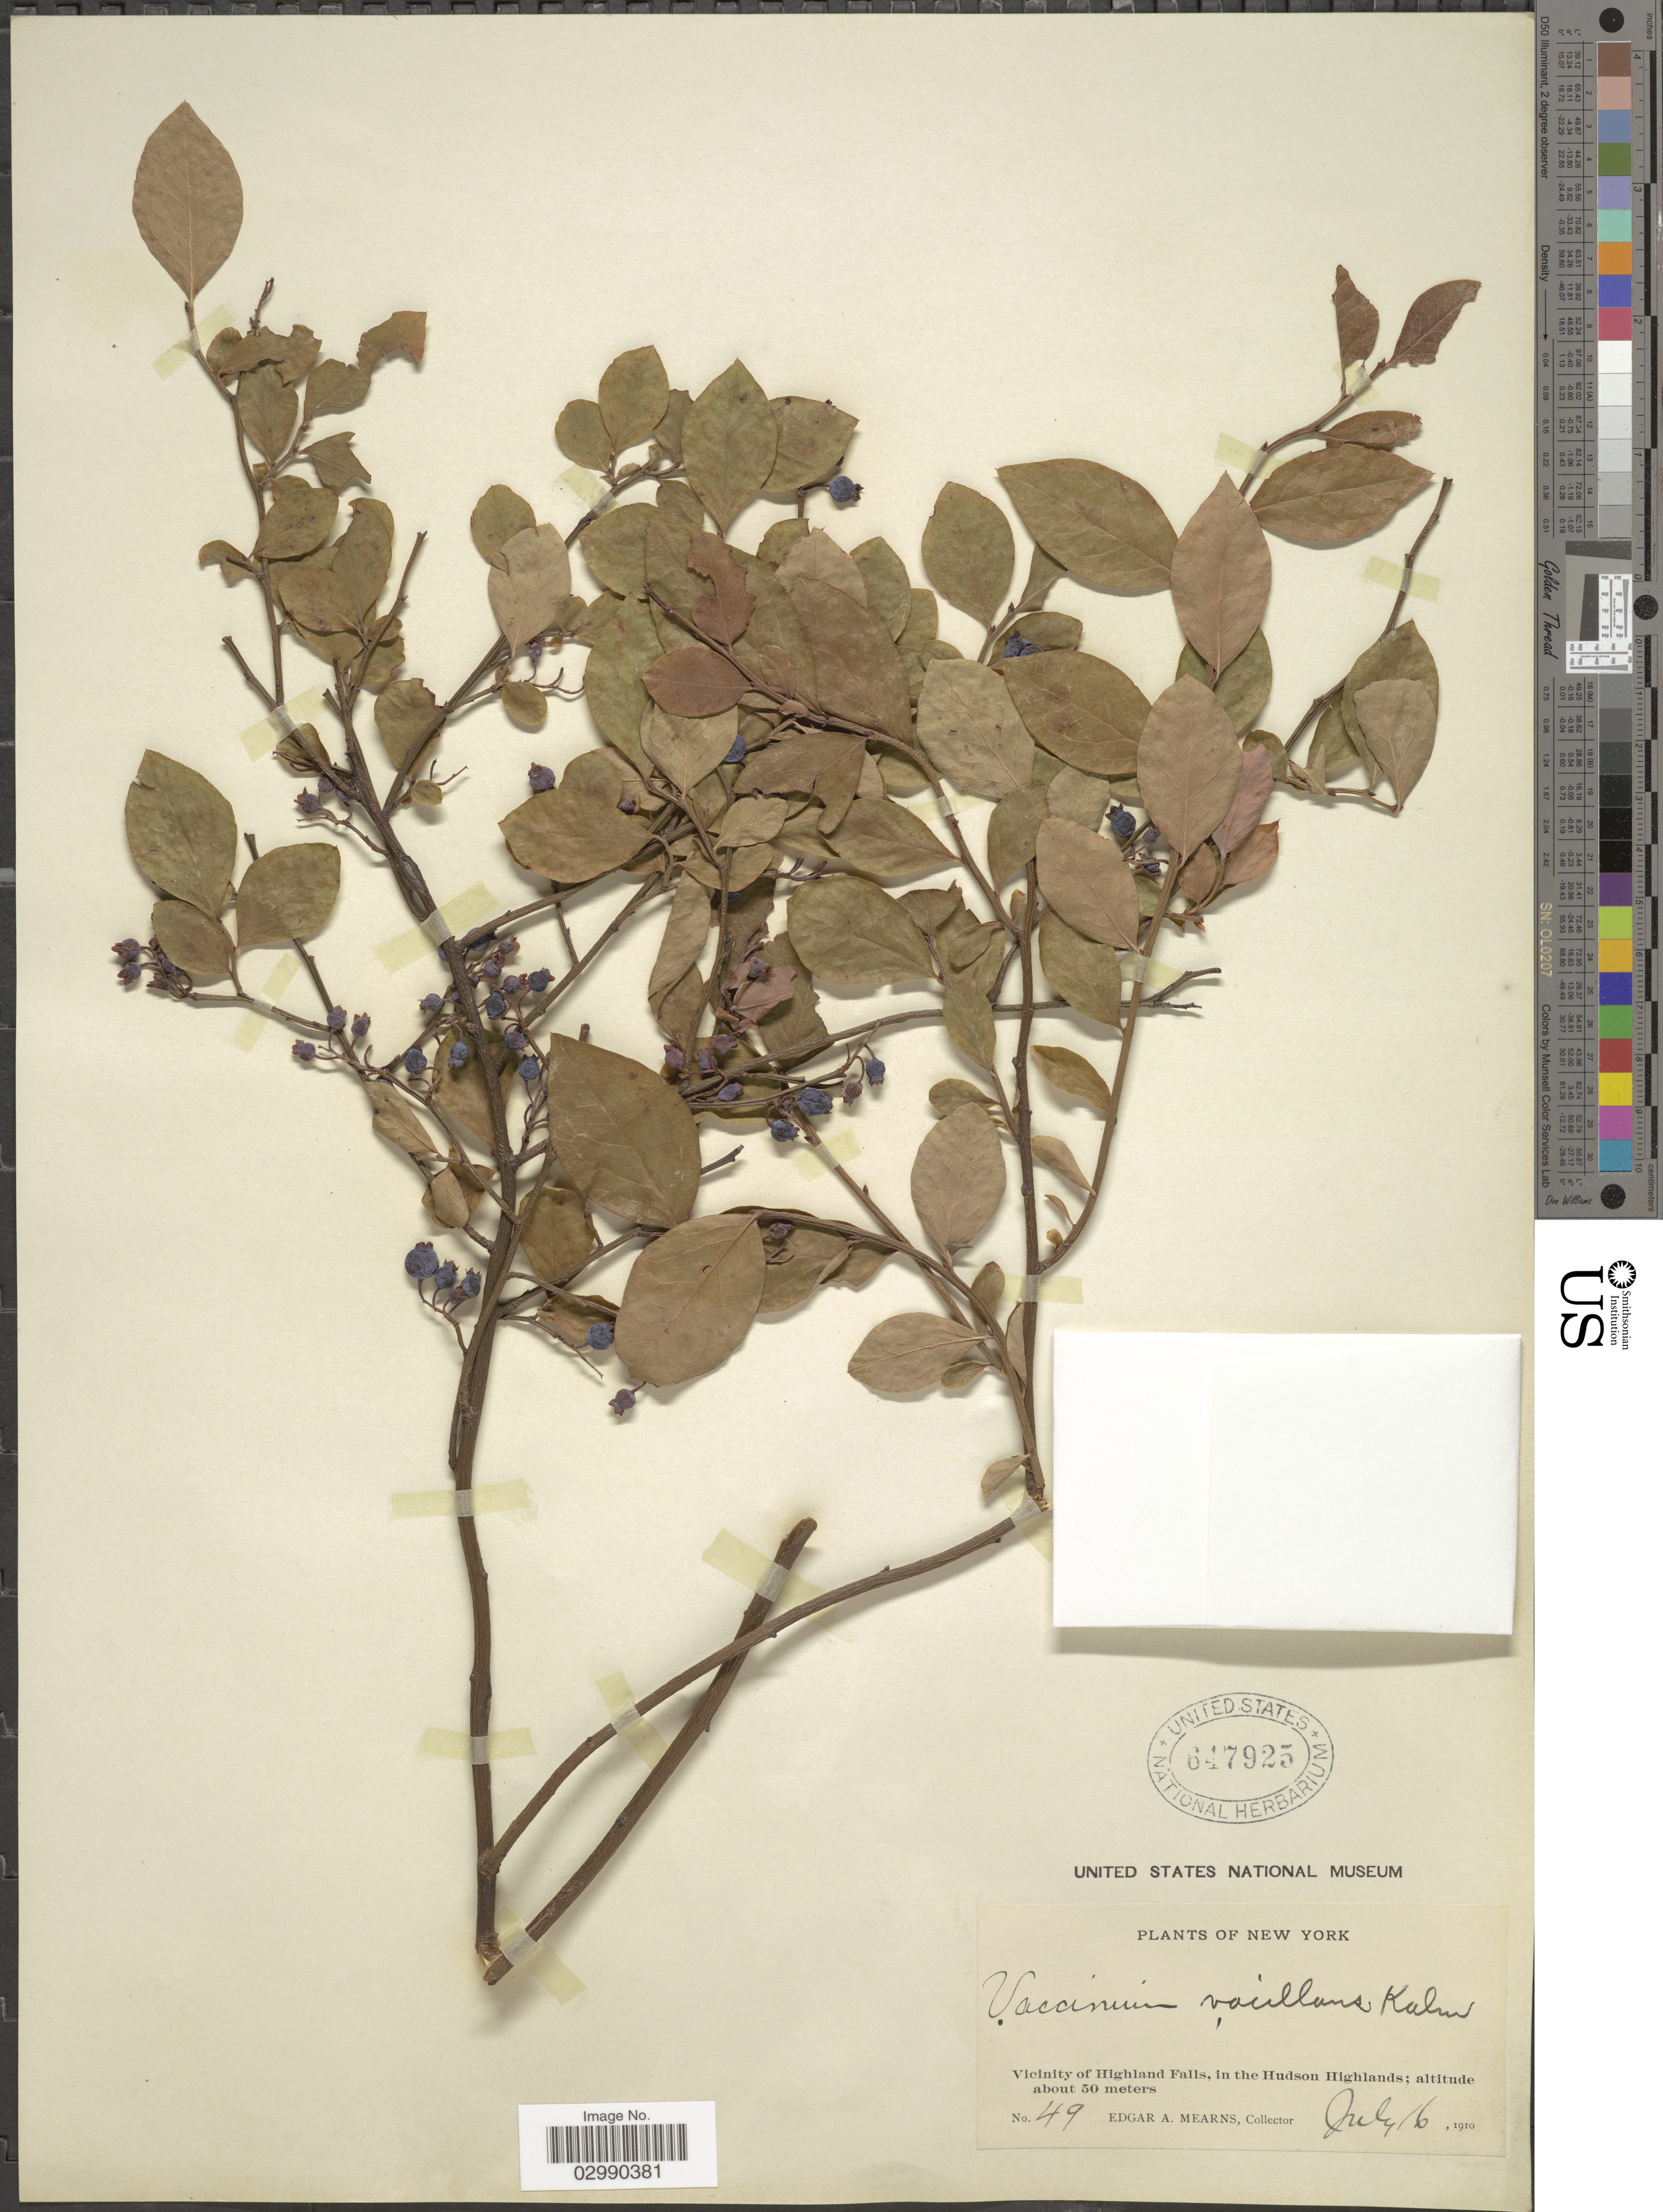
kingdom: Plantae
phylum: Tracheophyta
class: Magnoliopsida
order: Ericales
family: Ericaceae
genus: Vaccinium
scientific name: Vaccinium vacillans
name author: Kalm ex Torr.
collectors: E. A. Mearns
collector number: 49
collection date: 1910-07-16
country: United States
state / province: New York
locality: Vicinity of Highland Falls, in the Hudson Highlands.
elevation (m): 50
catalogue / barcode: US 647925